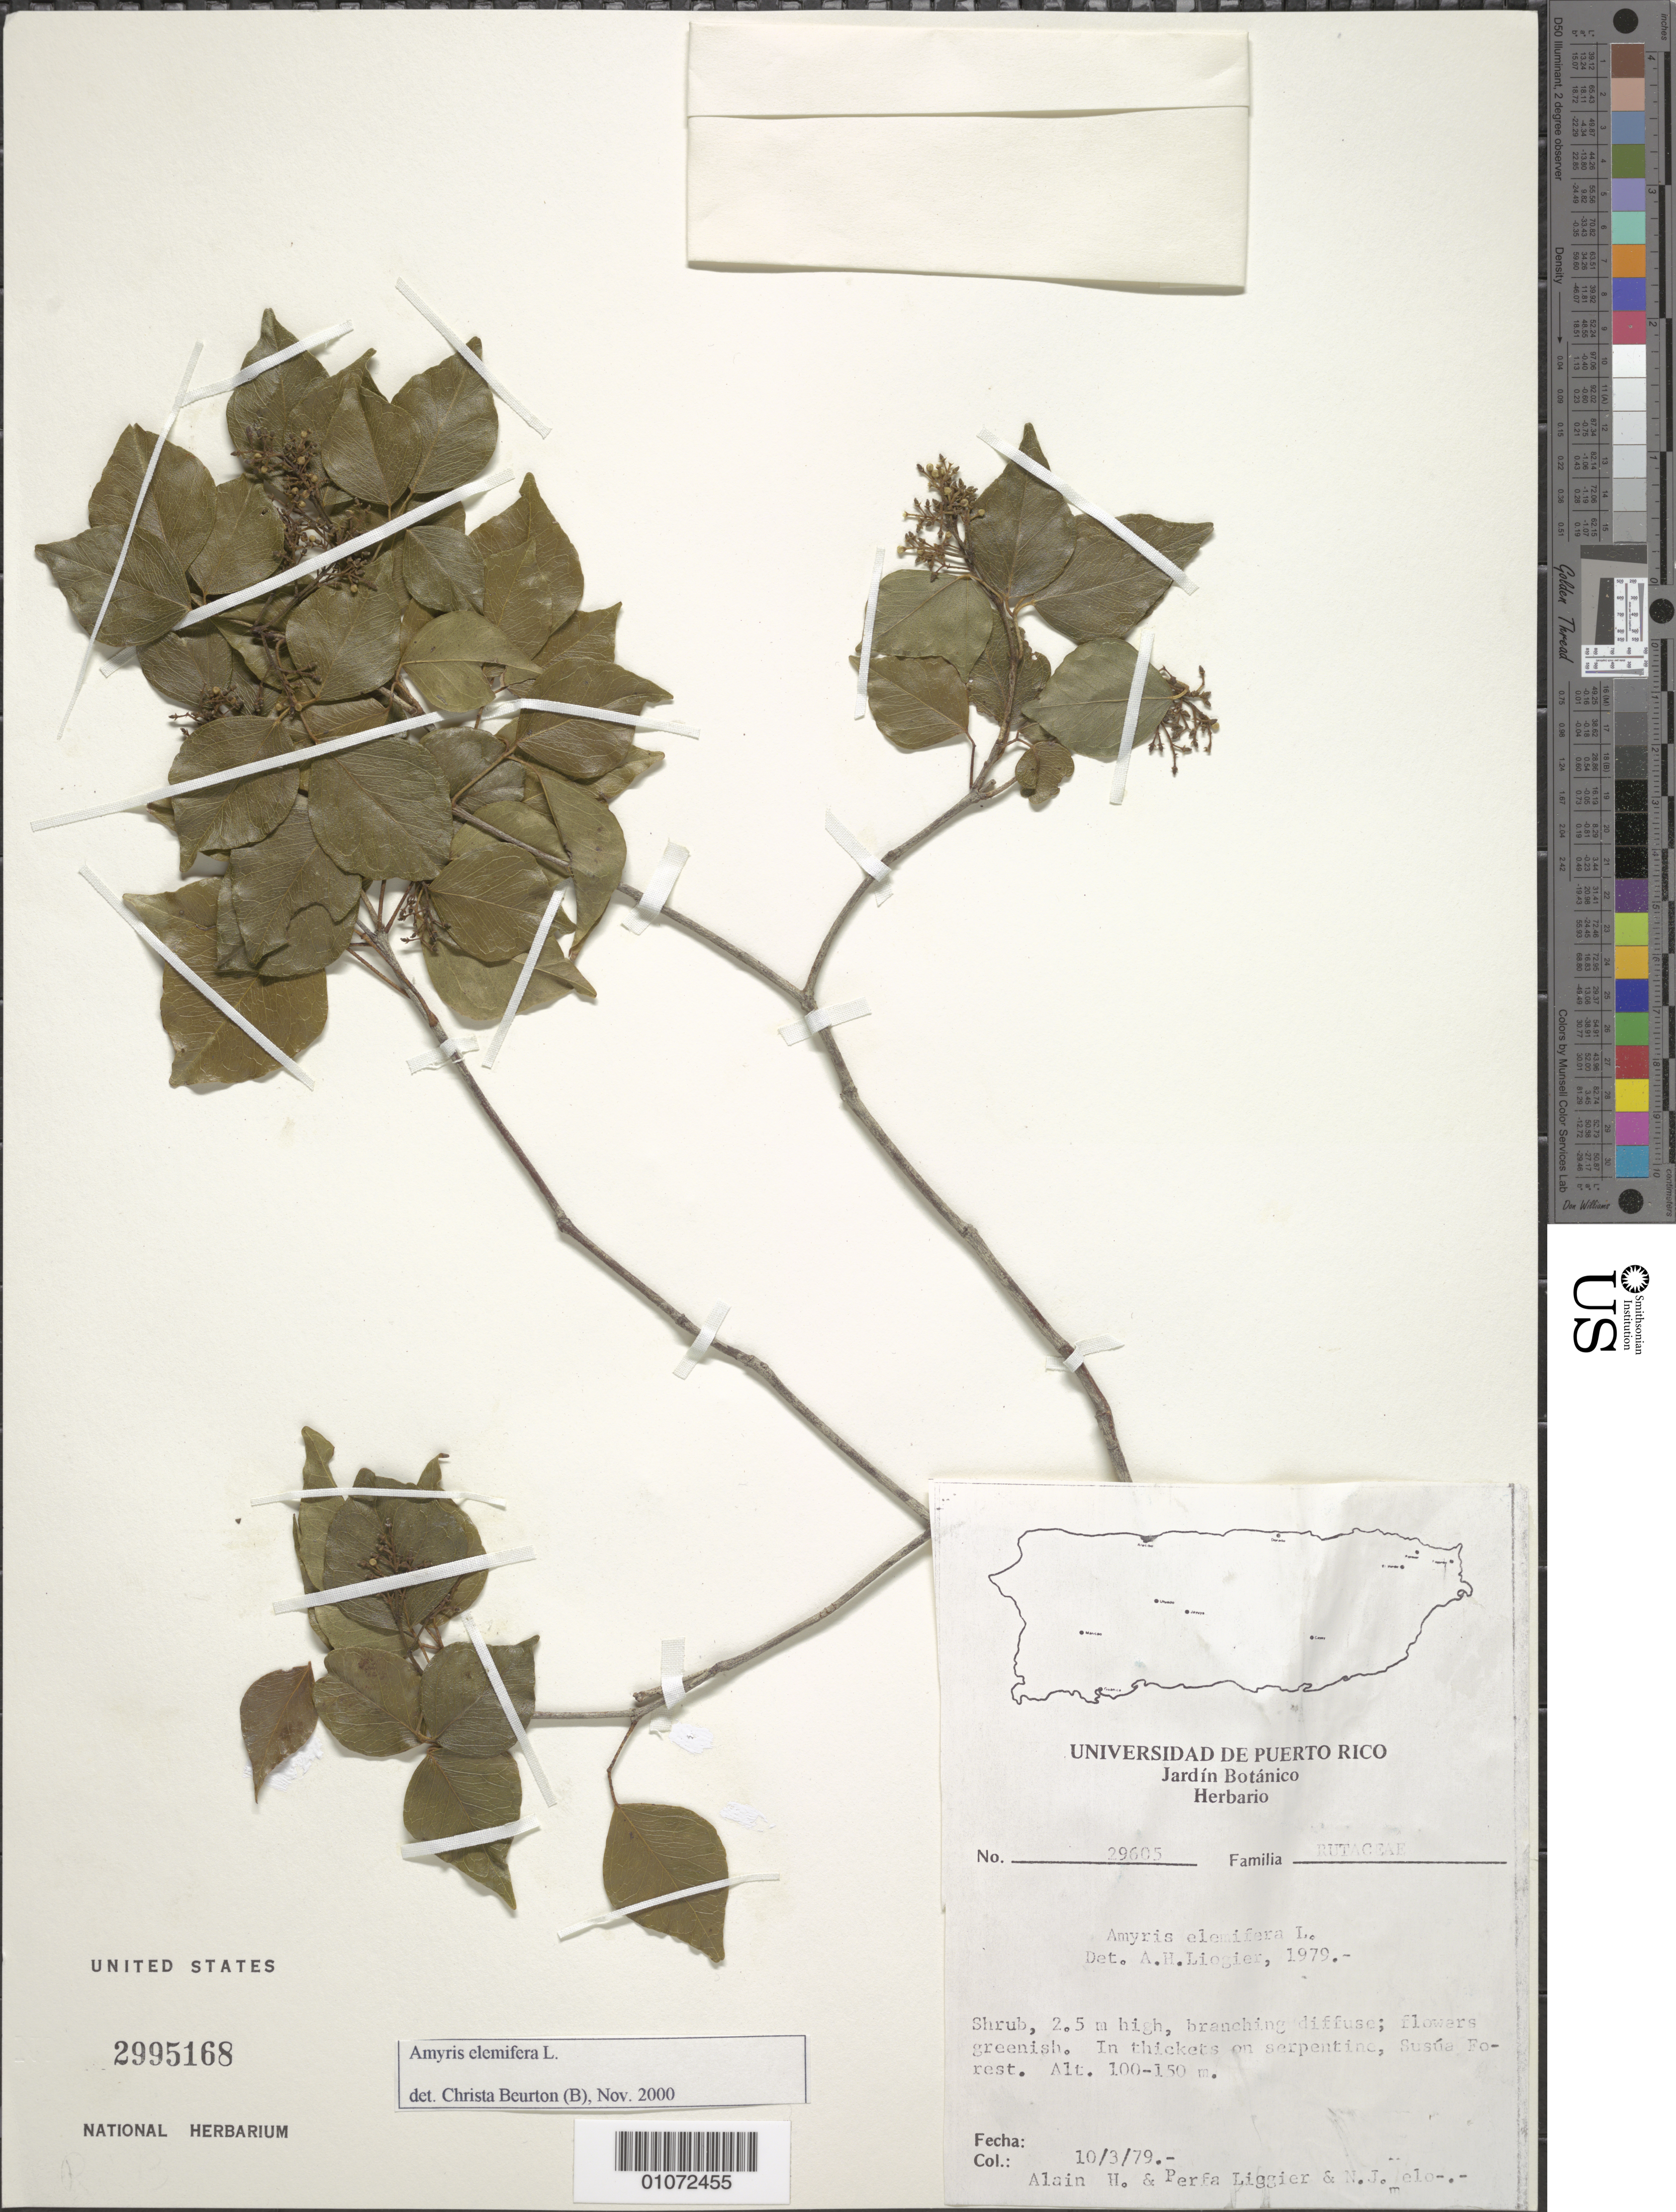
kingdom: Plantae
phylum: Tracheophyta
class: Magnoliopsida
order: Sapindales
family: Rutaceae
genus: Amyris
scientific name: Amyris elemifera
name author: L.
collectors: A. H. Liogier, M. P. Liogier & N. Melo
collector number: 29605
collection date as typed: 10 Mar 1979 or 03 Oct 1979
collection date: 1979-03-10 or 1979-10-03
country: Puerto Rico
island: Puerto Rico I.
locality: Susua Forest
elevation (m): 100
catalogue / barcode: US 2995168